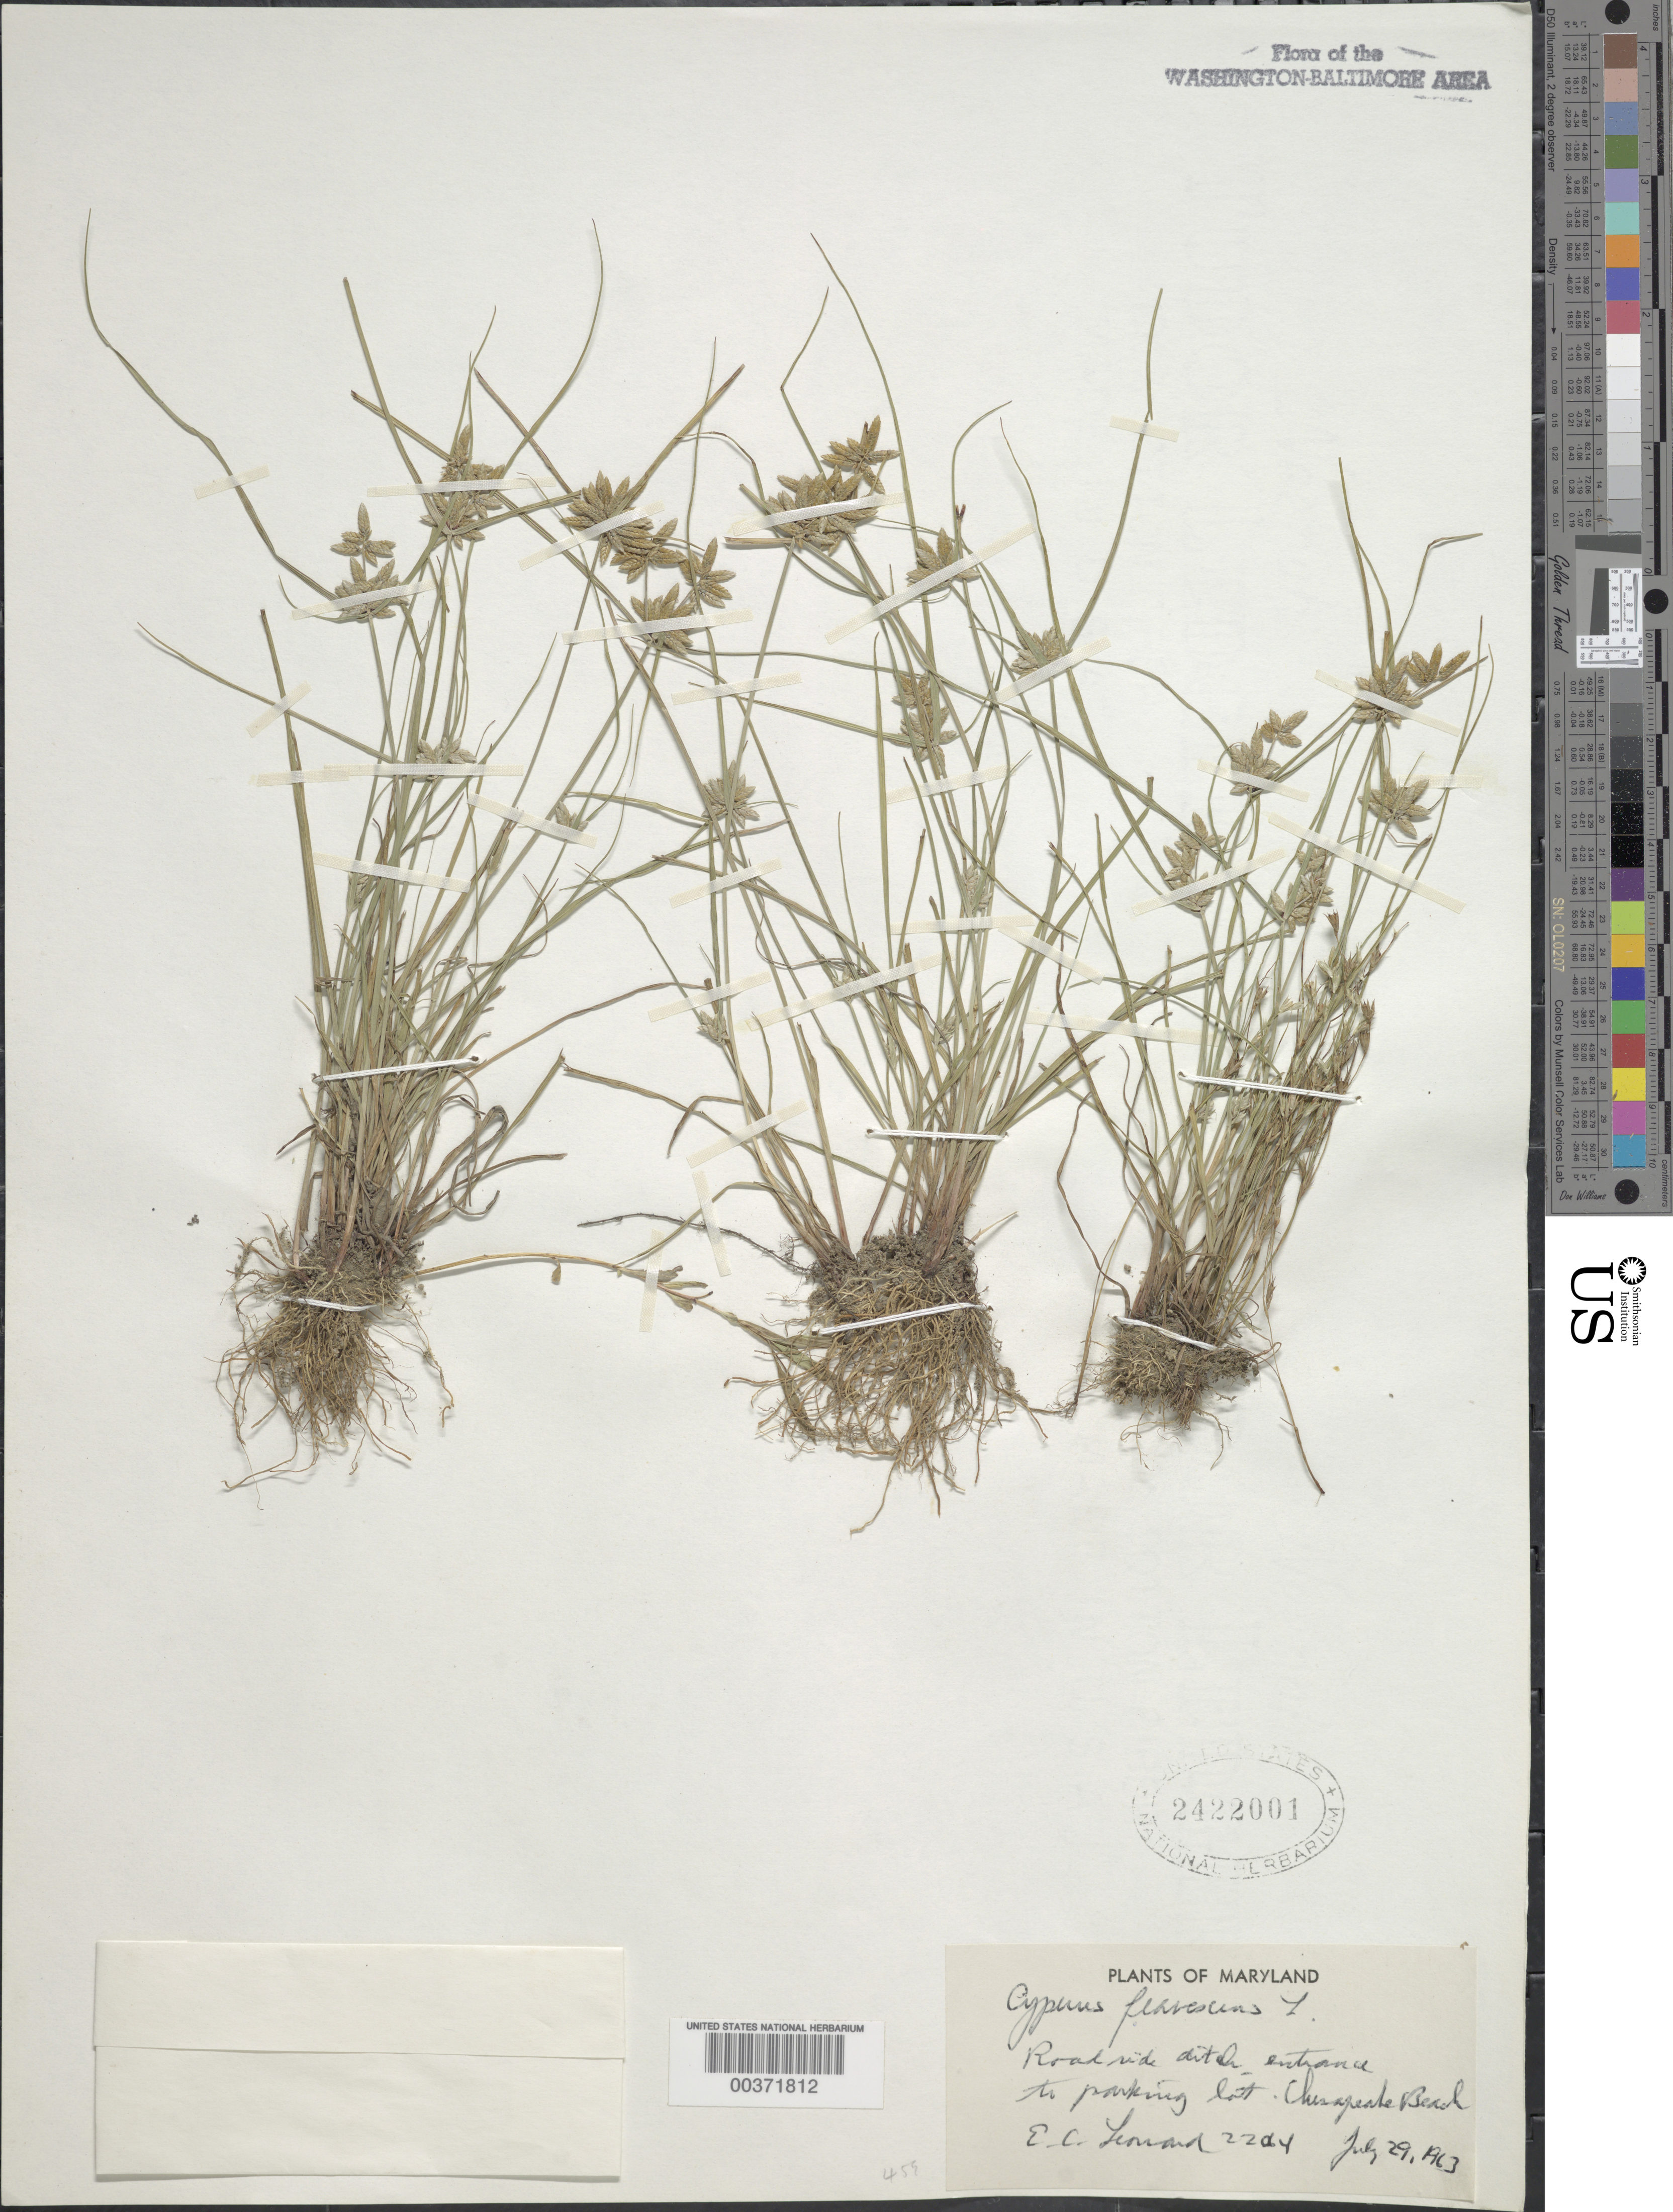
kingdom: Plantae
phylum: Tracheophyta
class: Liliopsida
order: Poales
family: Cyperaceae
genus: Cyperus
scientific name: Cyperus flavescens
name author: L.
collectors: E. C. Leonard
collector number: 22064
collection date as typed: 29 Jul 1963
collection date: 1963-07-29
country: United States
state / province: Maryland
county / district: Calvert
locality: Chesapeake Beach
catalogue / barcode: US 2422001